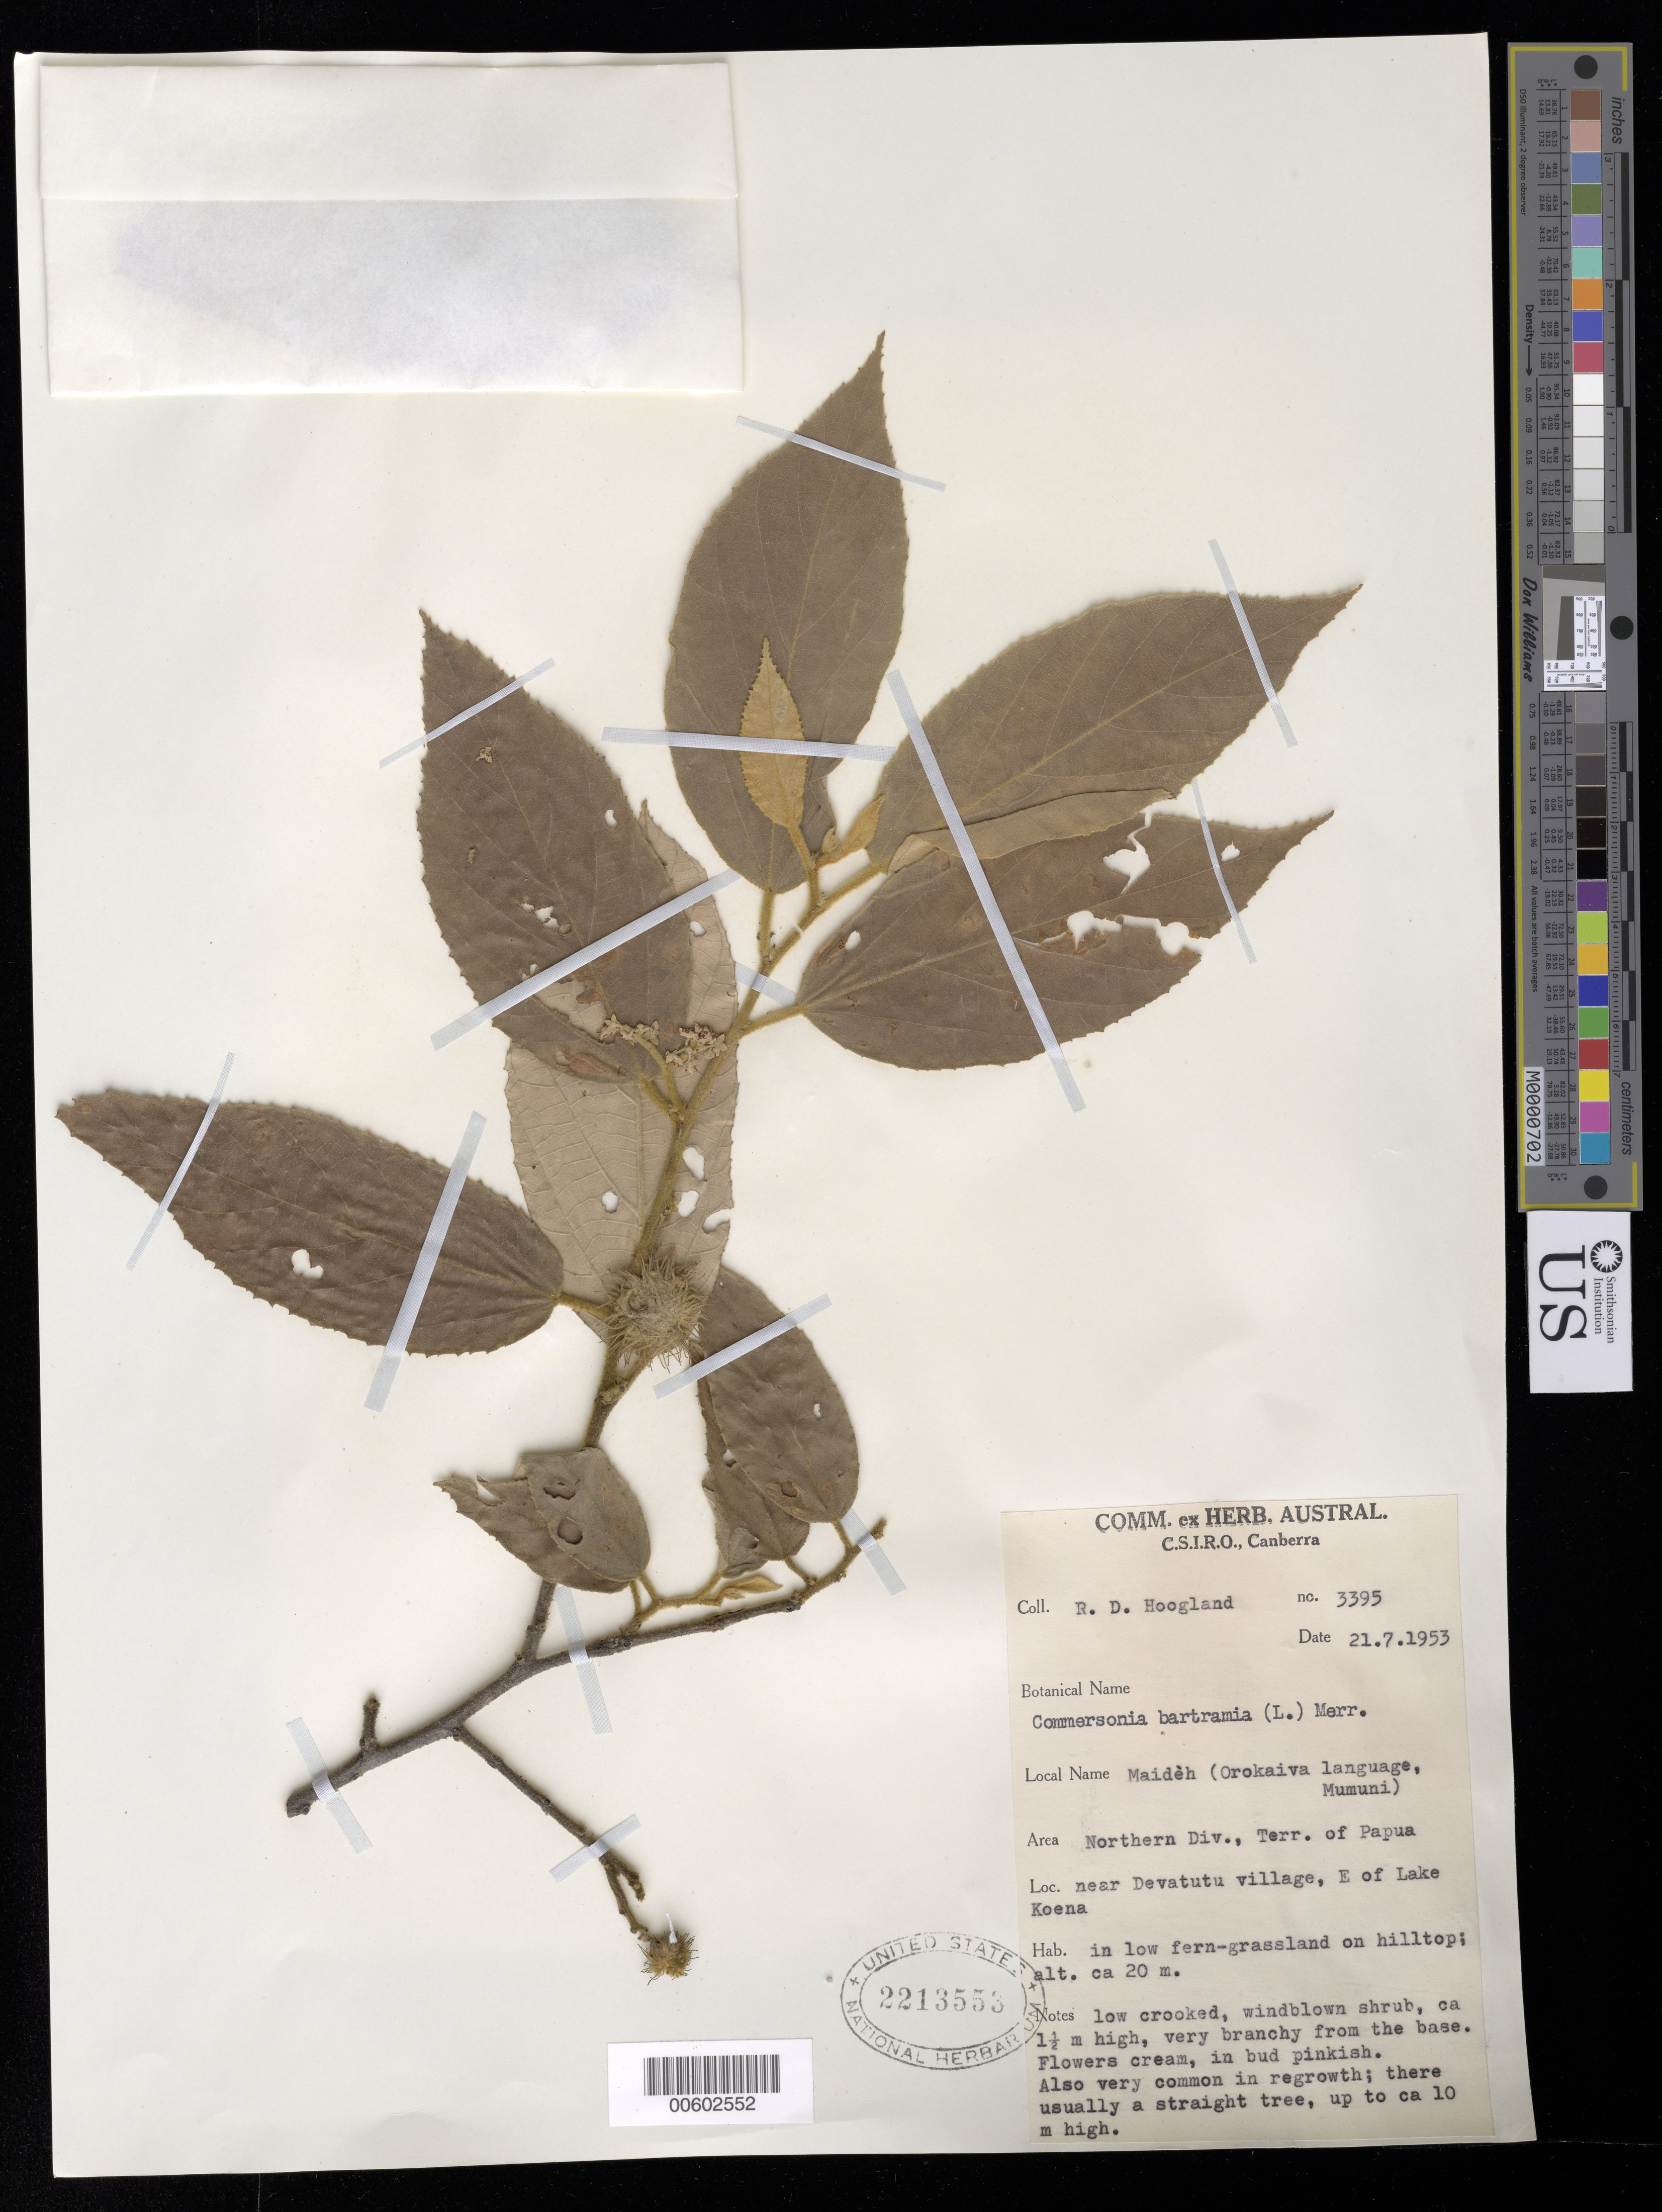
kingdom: Plantae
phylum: Tracheophyta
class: Magnoliopsida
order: Malvales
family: Malvaceae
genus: Commersonia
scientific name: Commersonia bartramia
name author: (L.) Merr.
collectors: R. D. Hoogland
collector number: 3395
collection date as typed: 21 Jul 1953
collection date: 1953-07-21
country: Papua New Guinea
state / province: Northern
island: New Guinea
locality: [Terr. of Papua] Near Devatutu Village, E of Lake Koena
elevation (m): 20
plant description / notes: Common name: Maidèh; US, A-2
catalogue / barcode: US 2213553